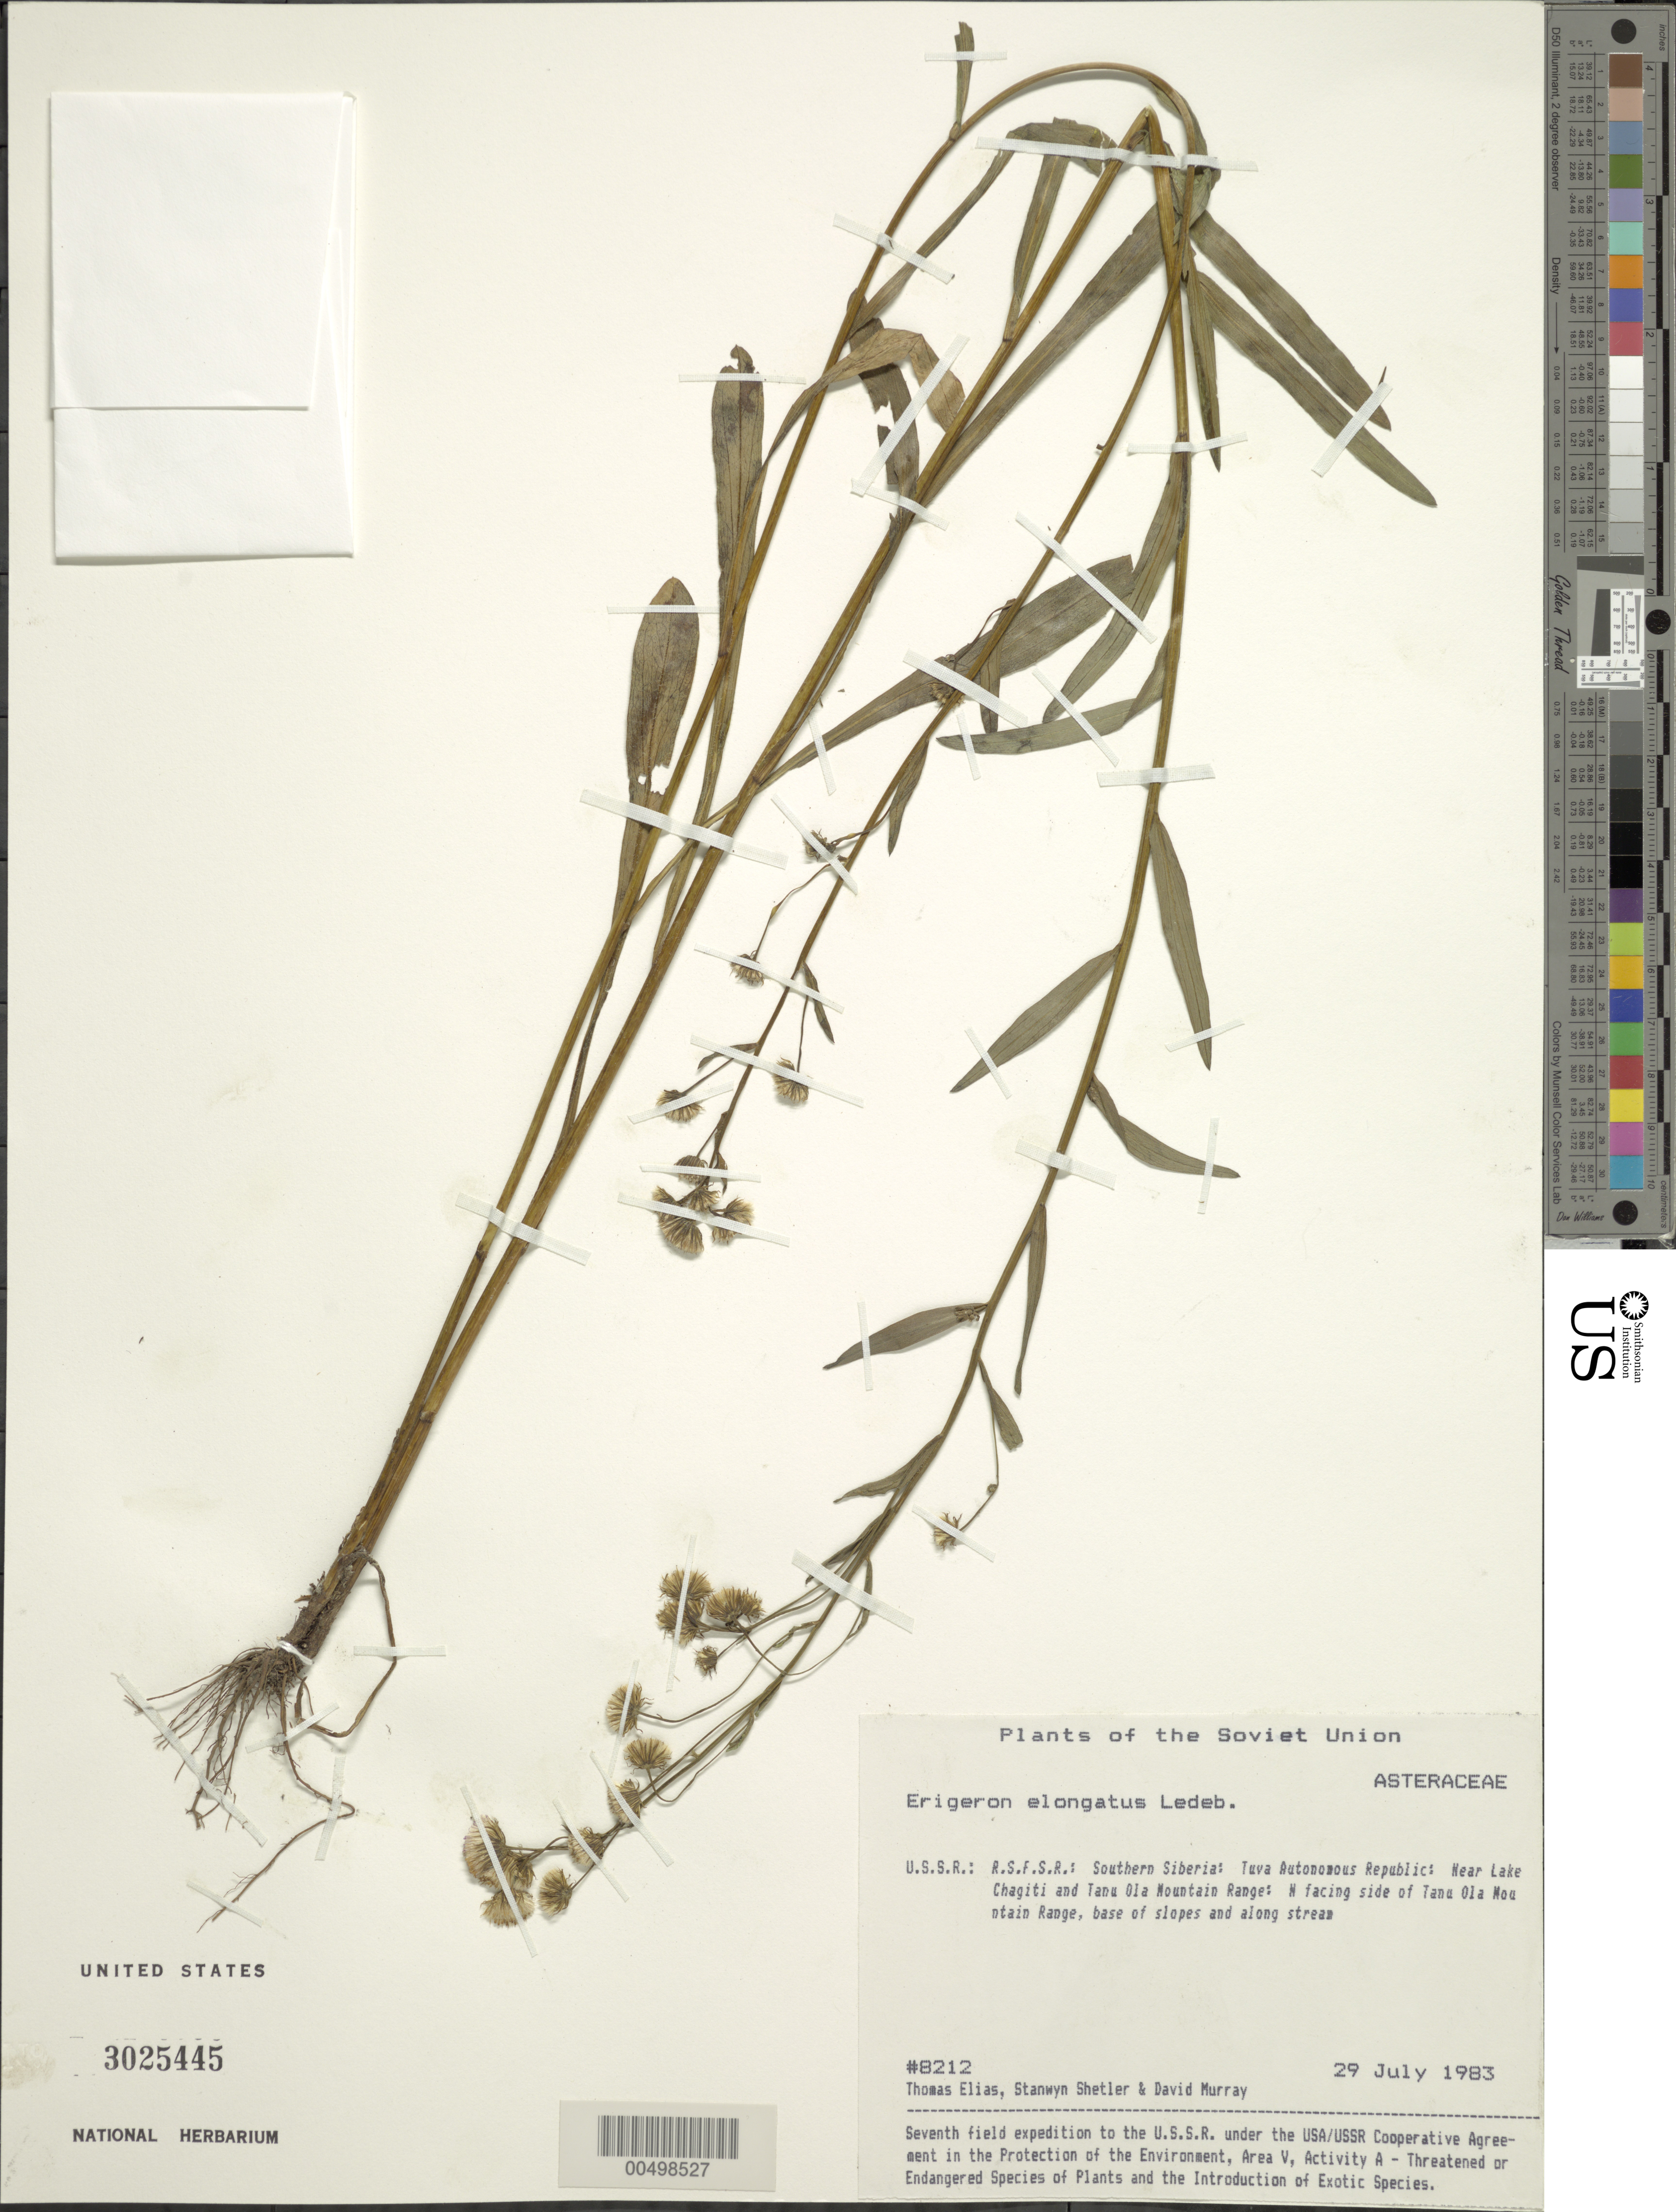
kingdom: Plantae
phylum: Tracheophyta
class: Magnoliopsida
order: Asterales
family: Asteraceae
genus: Erigeron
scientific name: Erigeron elongatus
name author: Ledeb.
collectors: T. Elias, S. Shetler & D. F. Murray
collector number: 8212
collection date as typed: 29 Jul 1983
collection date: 1983-07-29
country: Russian Federation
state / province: Tuva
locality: Near Lake Chagatai and N-facing side of Tannu-Ola Mountain Range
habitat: base of slopes and along stream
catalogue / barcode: US 3025445